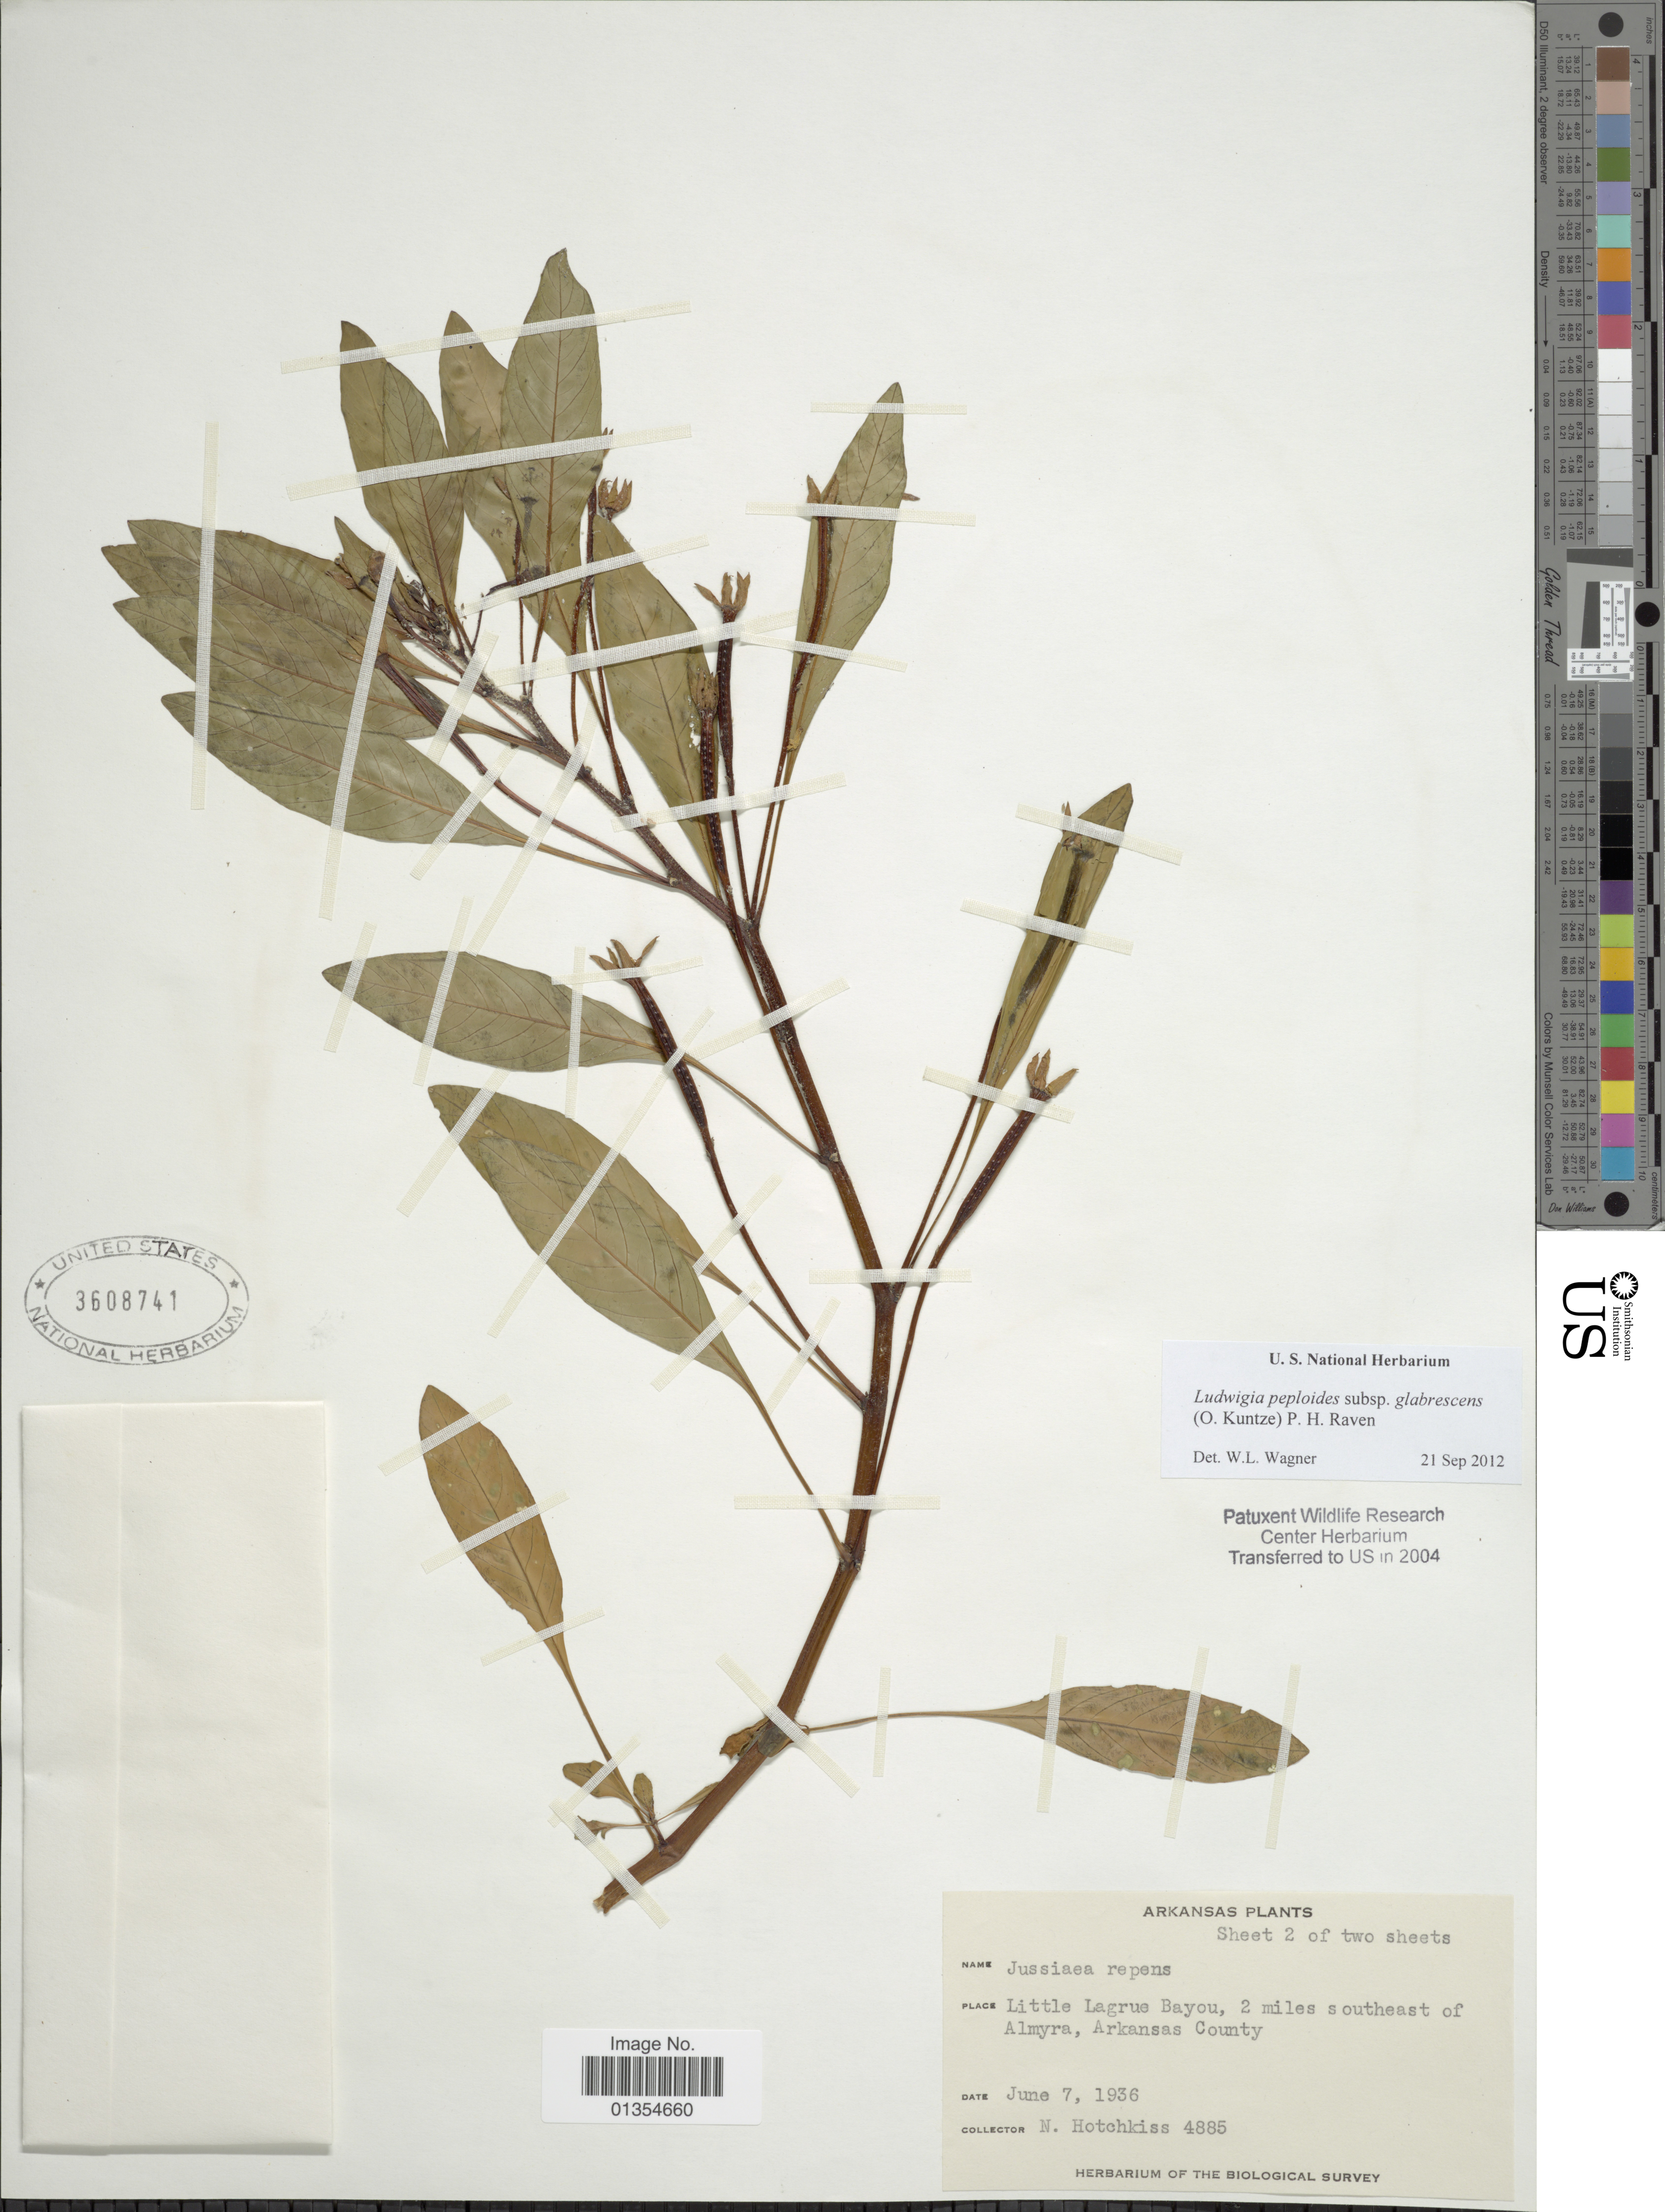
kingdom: Plantae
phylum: Tracheophyta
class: Magnoliopsida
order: Myrtales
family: Onagraceae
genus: Ludwigia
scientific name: Ludwigia peploides subsp. glabrescens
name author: (Kuntze) P.H. Raven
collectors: N. Hotchkiss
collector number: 4885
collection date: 1936-06-07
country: United States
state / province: Arkansas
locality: Little Lagrue Bayou, 2 miles southeast of Almyra, Arkansas County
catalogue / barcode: US 3608741